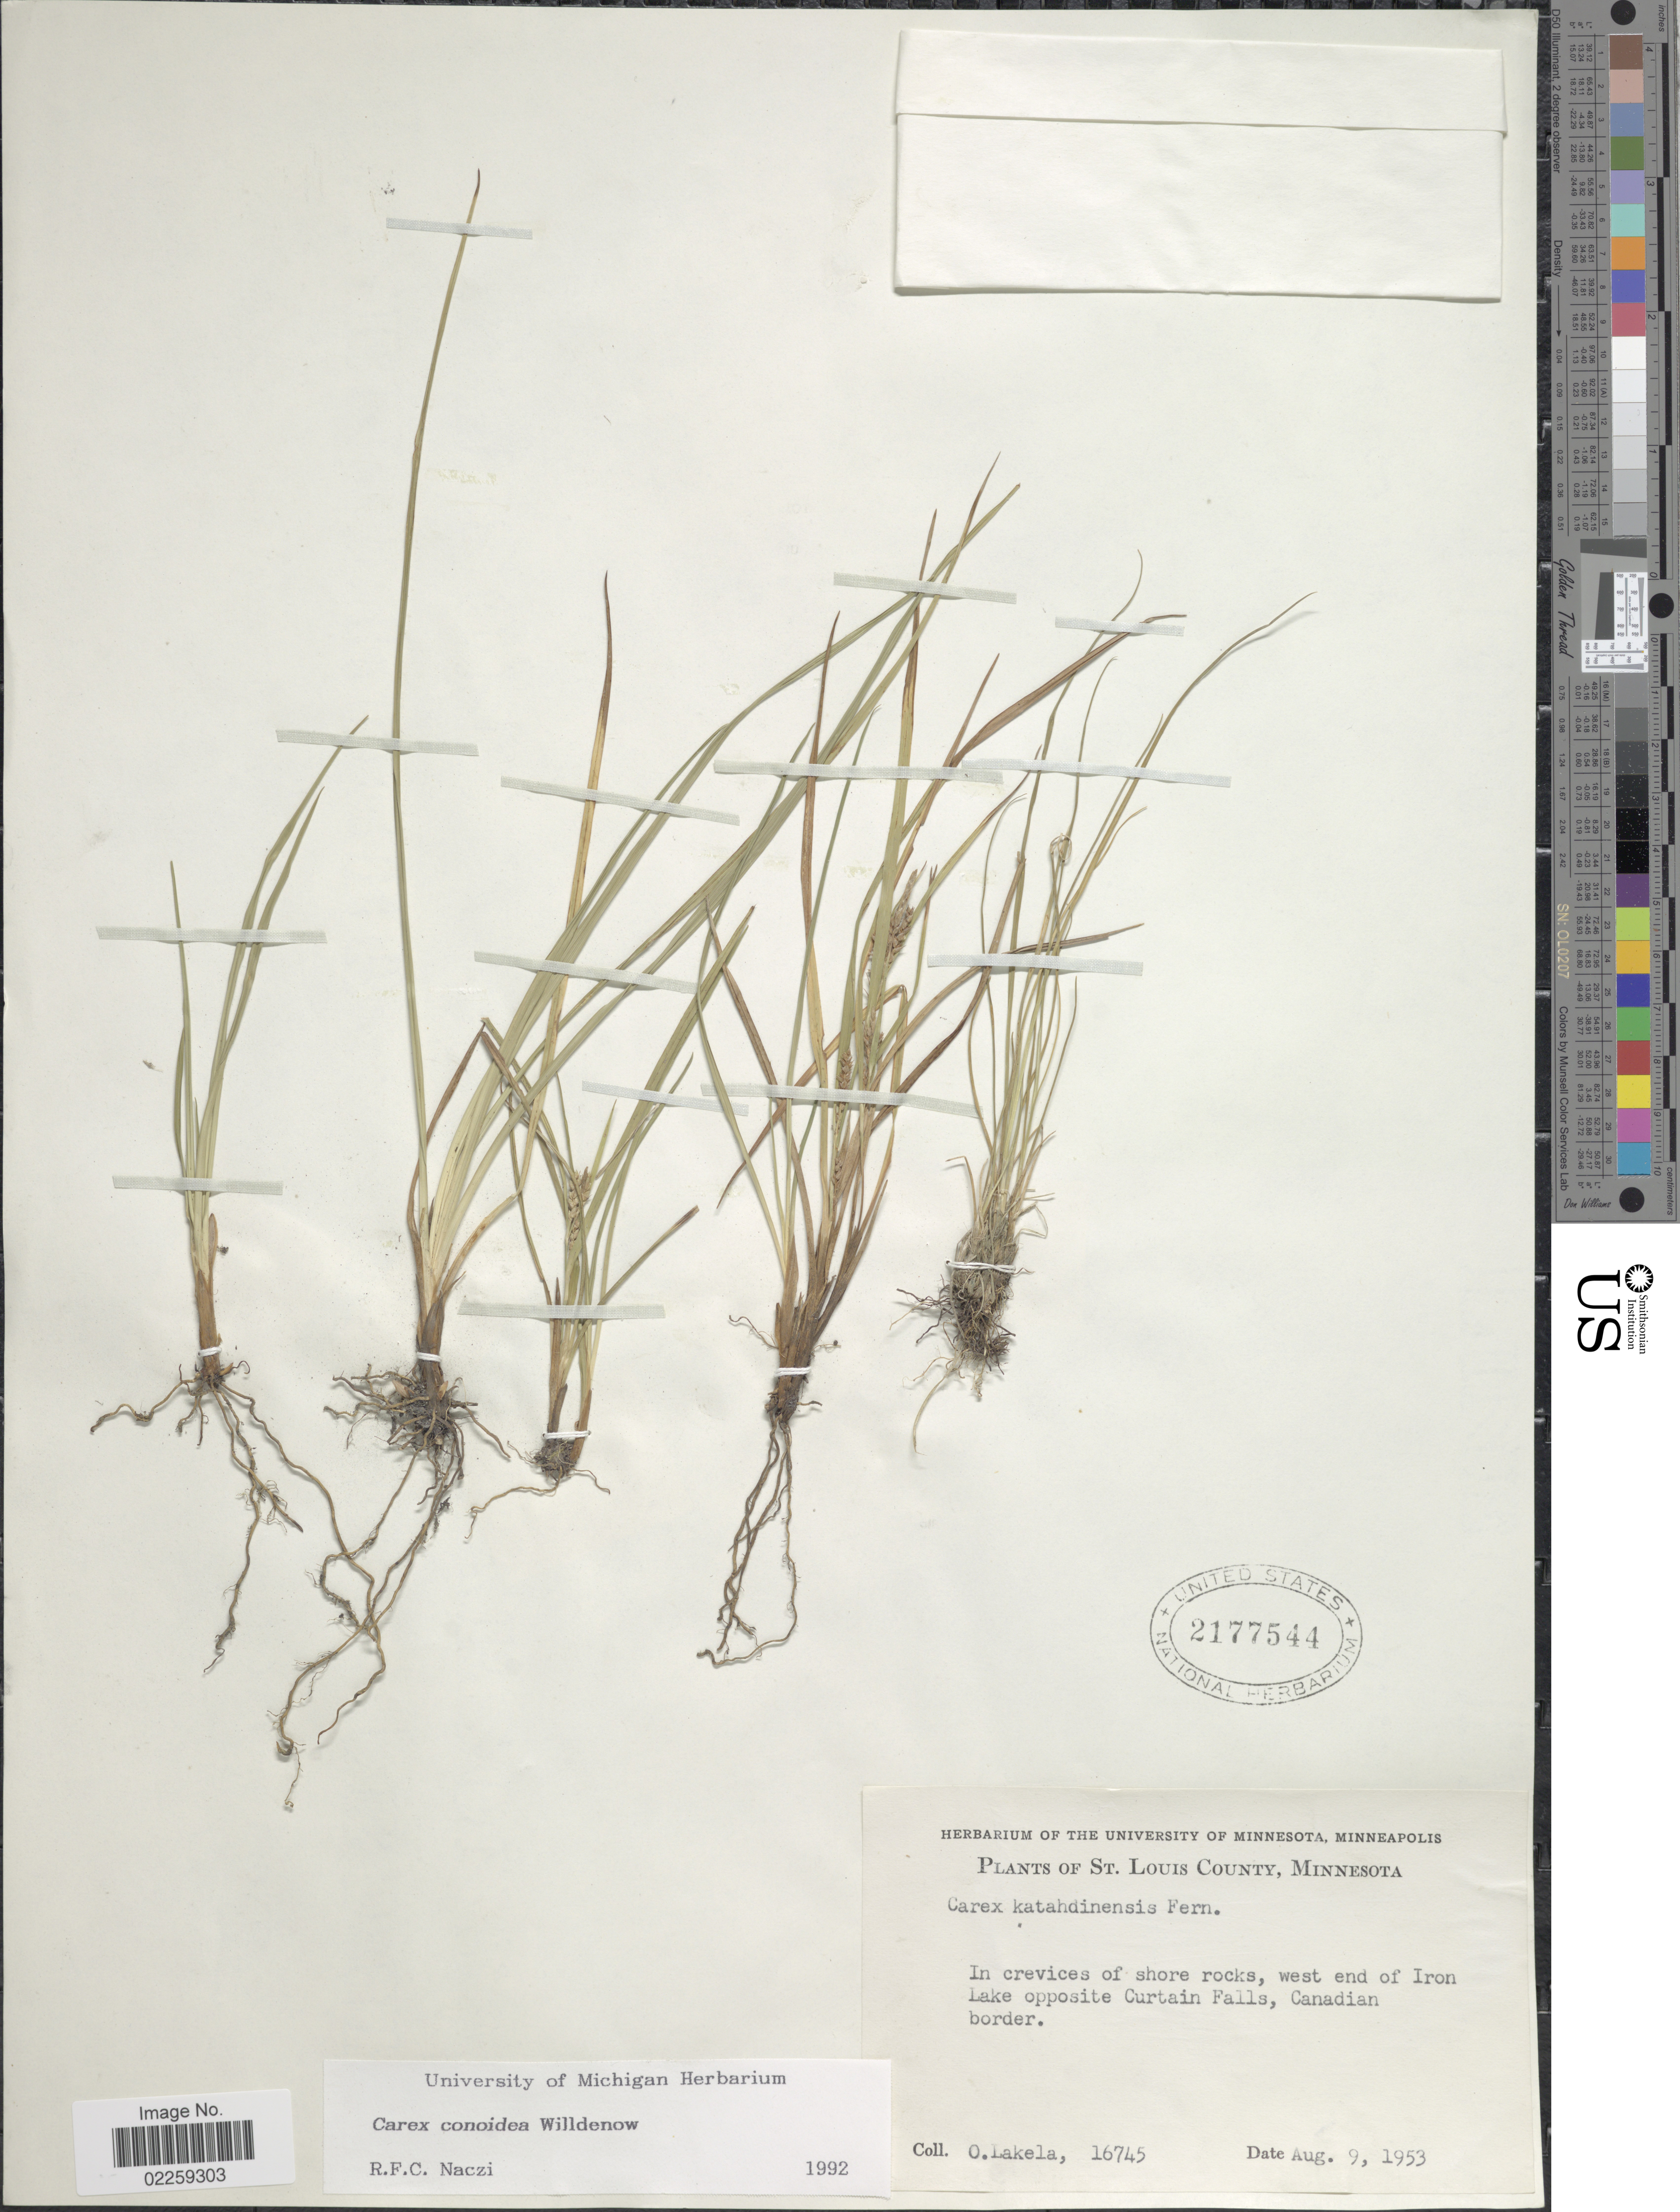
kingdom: Plantae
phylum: Tracheophyta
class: Liliopsida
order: Poales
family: Cyperaceae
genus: Carex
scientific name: Carex conoidea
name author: Willd.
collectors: O. Lakela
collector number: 16745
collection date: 1953-08-09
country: United States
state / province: Minnesota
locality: St. Louis County, west end of Iron Lake opposite Curtain Falls, Canadian border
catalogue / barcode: US 2177544